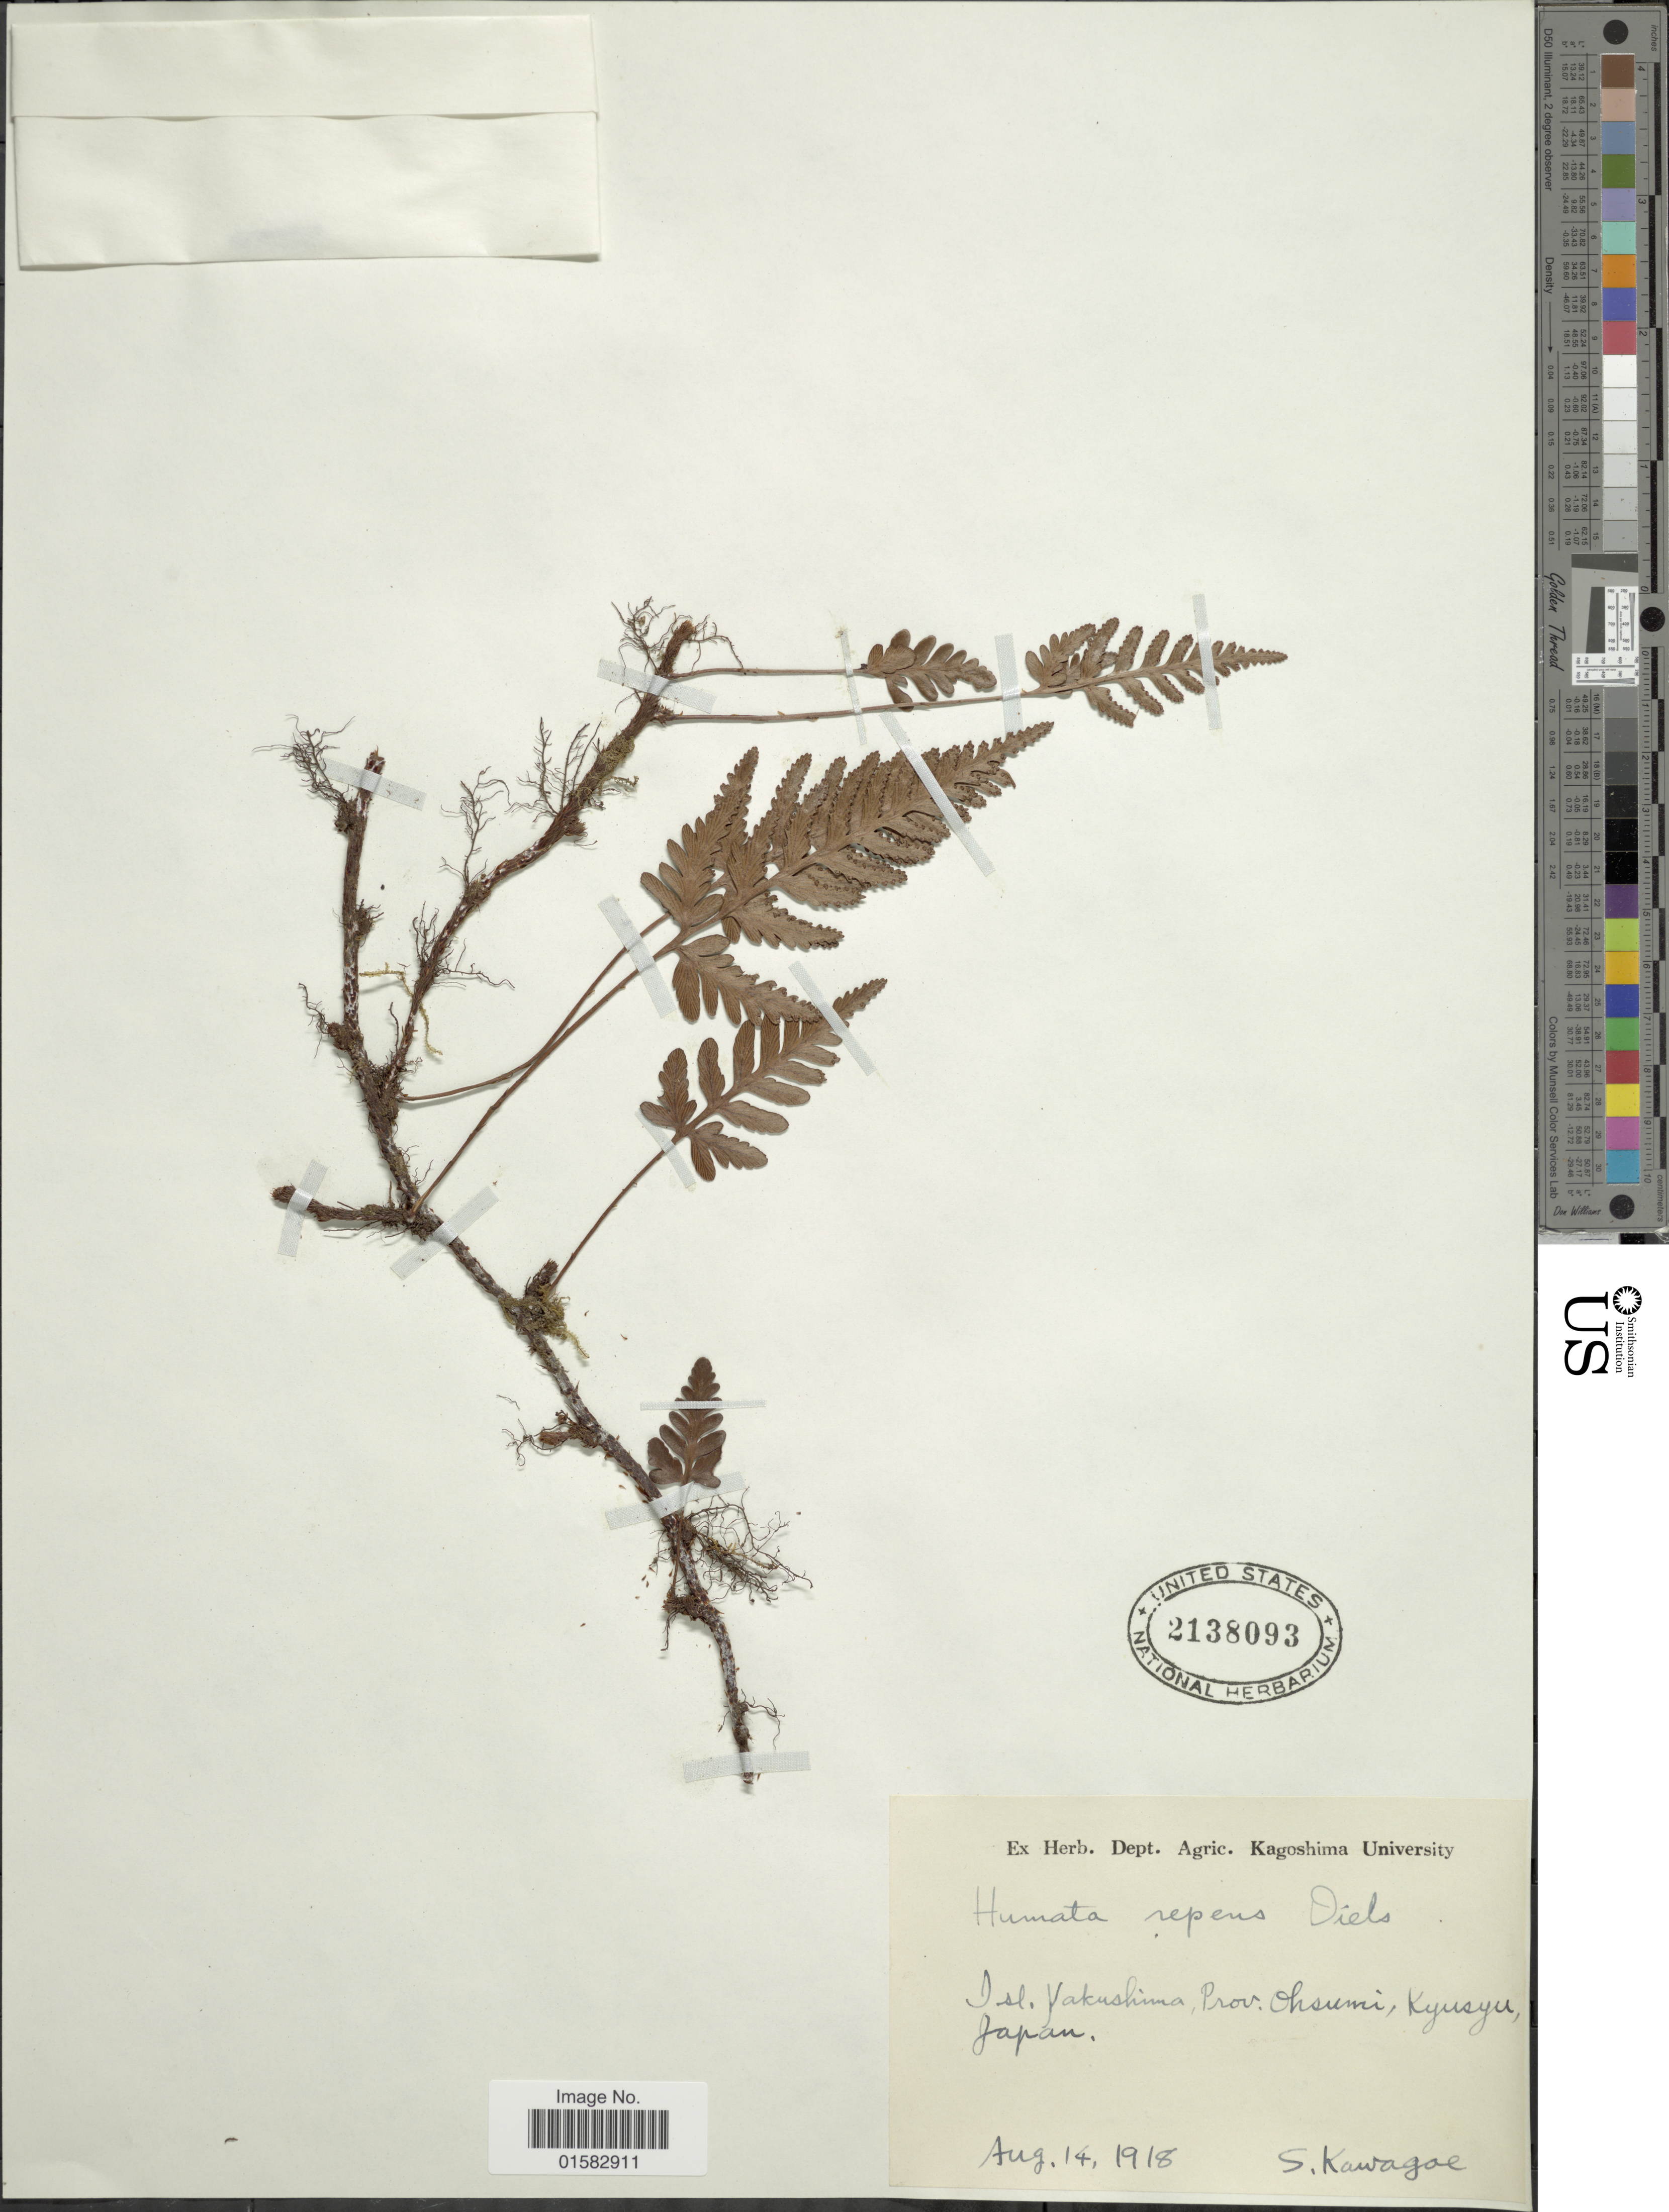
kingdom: Plantae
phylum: Tracheophyta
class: Polypodiopsida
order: Polypodiales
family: Davalliaceae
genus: Davallia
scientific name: Davallia repens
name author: (L. f.) Kuhn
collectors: S. Kawagoe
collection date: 1918-08-14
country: Japan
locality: Isl. Yakushima, Prov. Ohsumi, Kyusyu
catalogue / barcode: US 2138093